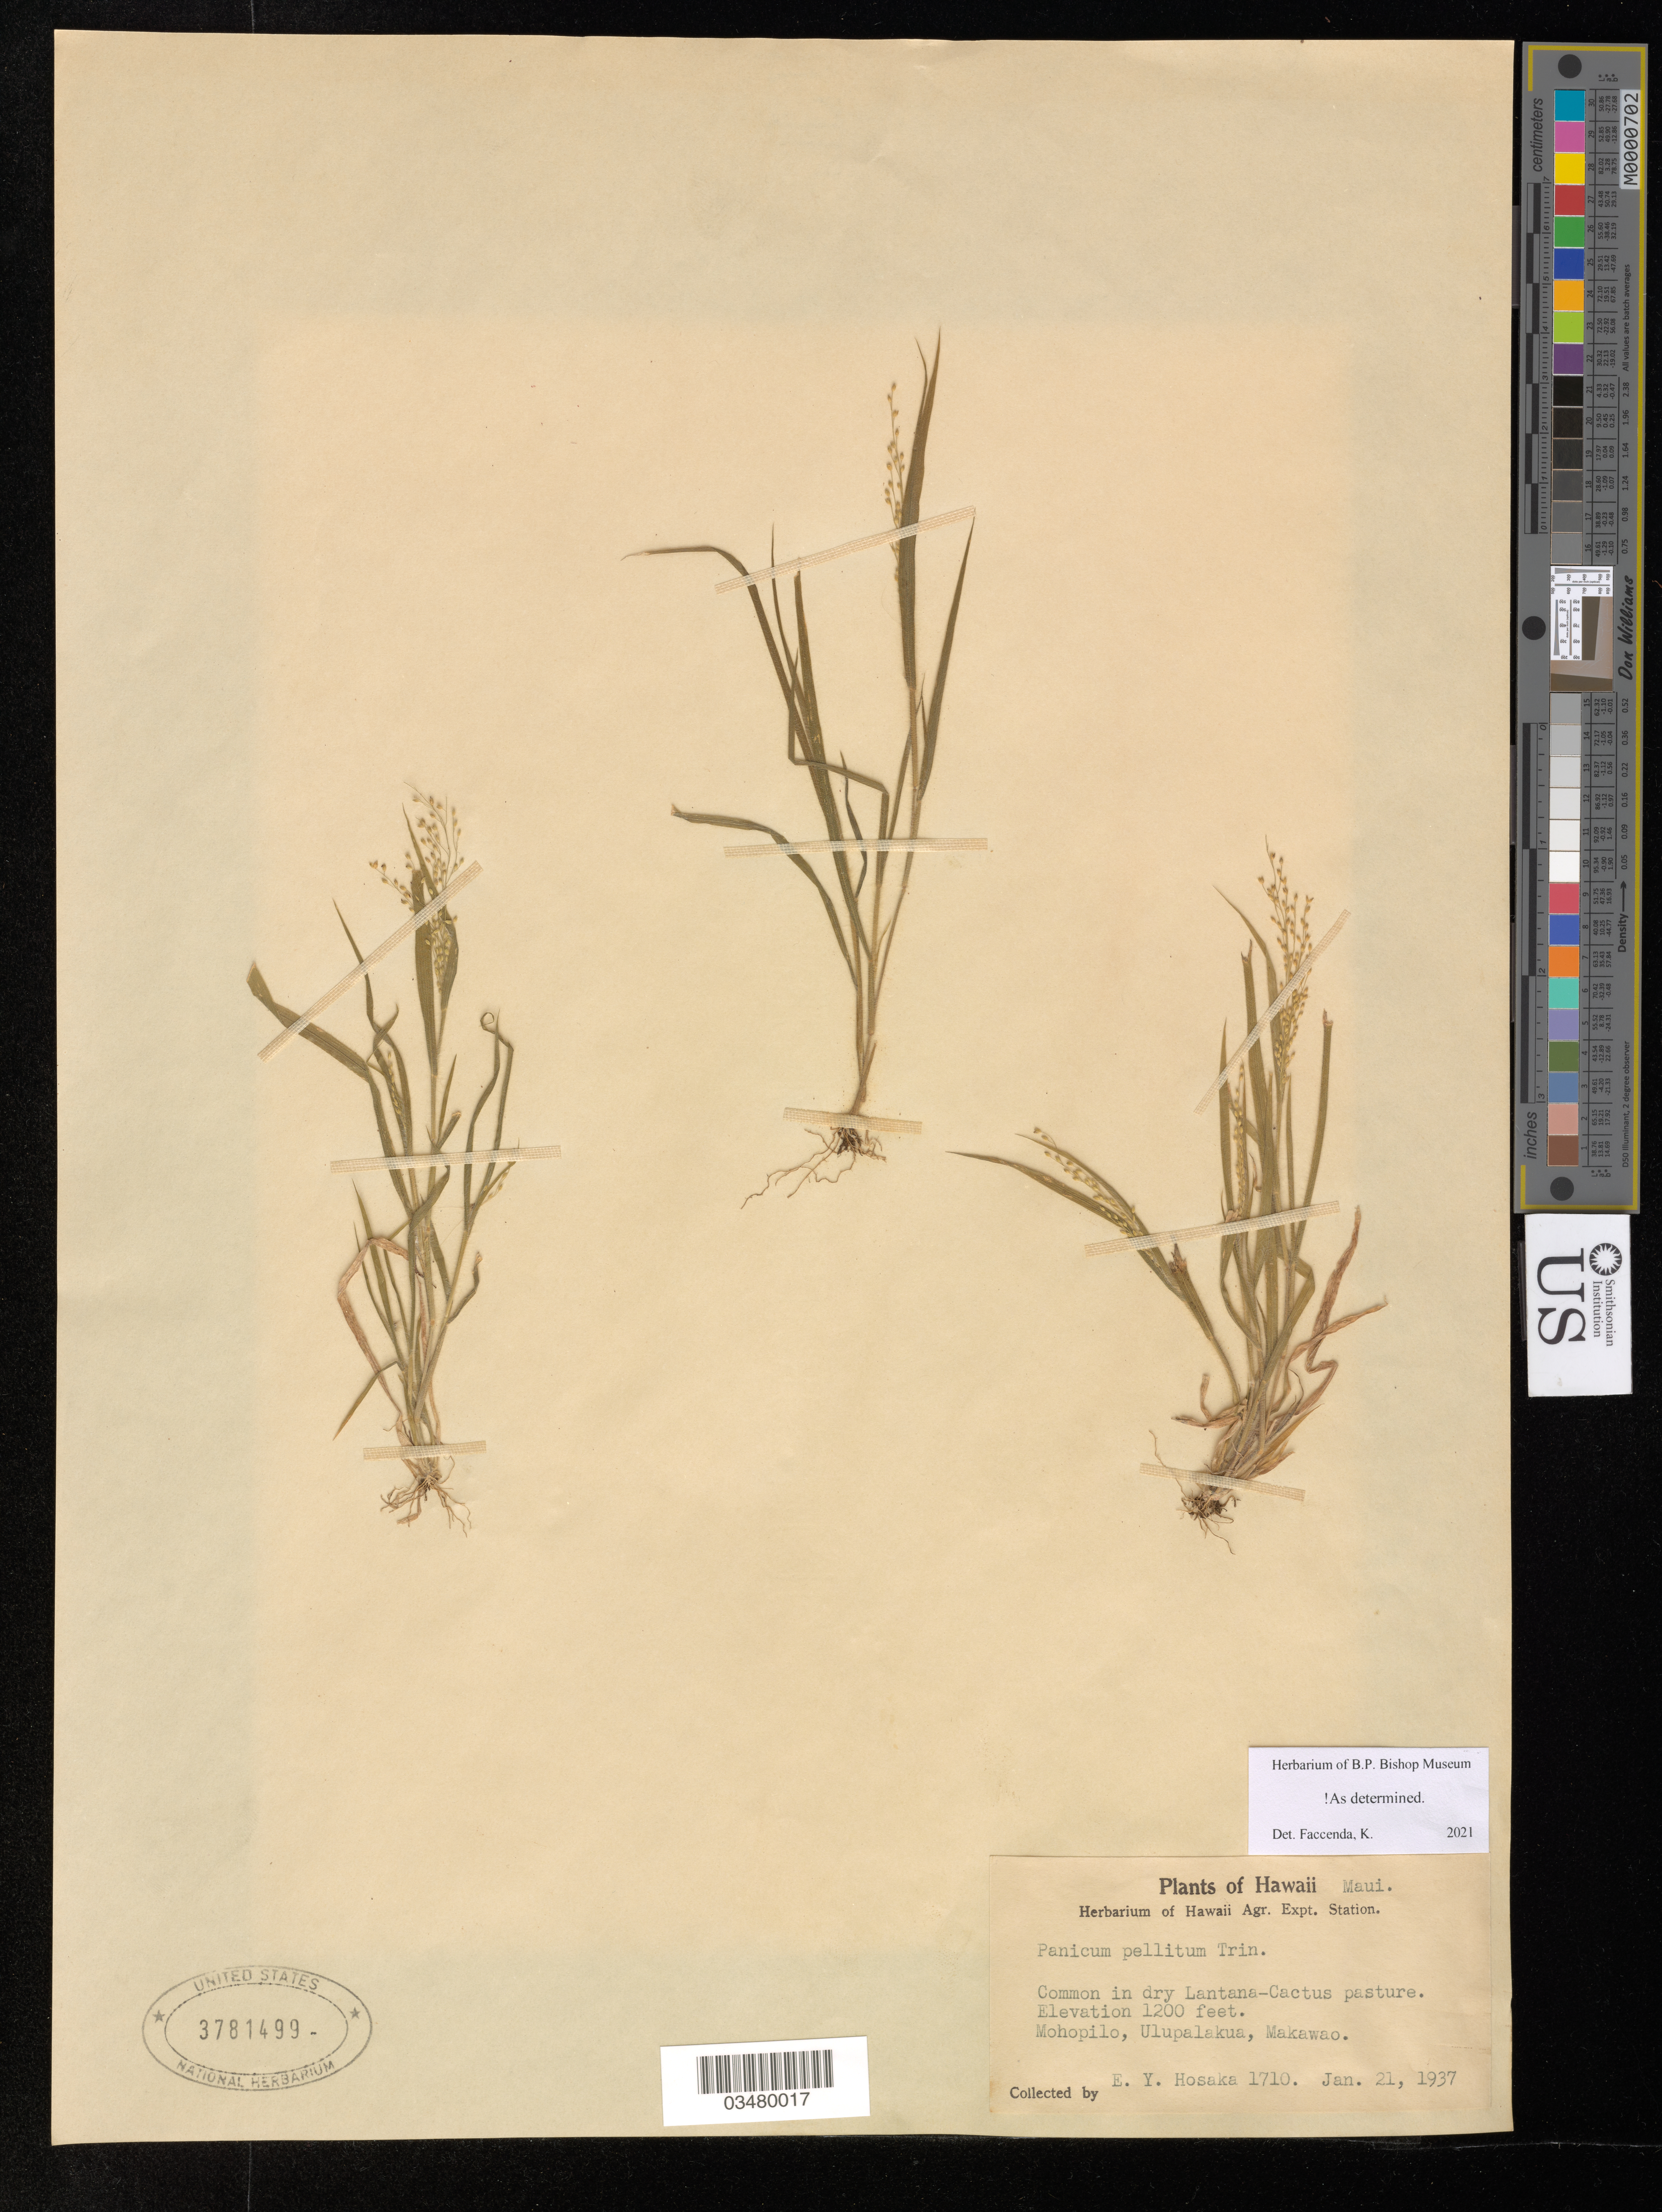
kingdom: Plantae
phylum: Tracheophyta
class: Liliopsida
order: Poales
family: Poaceae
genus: Panicum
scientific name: Panicum pellitum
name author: Trin.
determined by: Faccenda, K.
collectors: E. Y. Hosaka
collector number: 1710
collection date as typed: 21 Jan 1937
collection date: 1937-01-21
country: United States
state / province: Hawaii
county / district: Maui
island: Maui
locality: E Maui, Ulupalakua, Mohopilo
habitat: Pasture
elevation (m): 366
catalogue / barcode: US 3781499